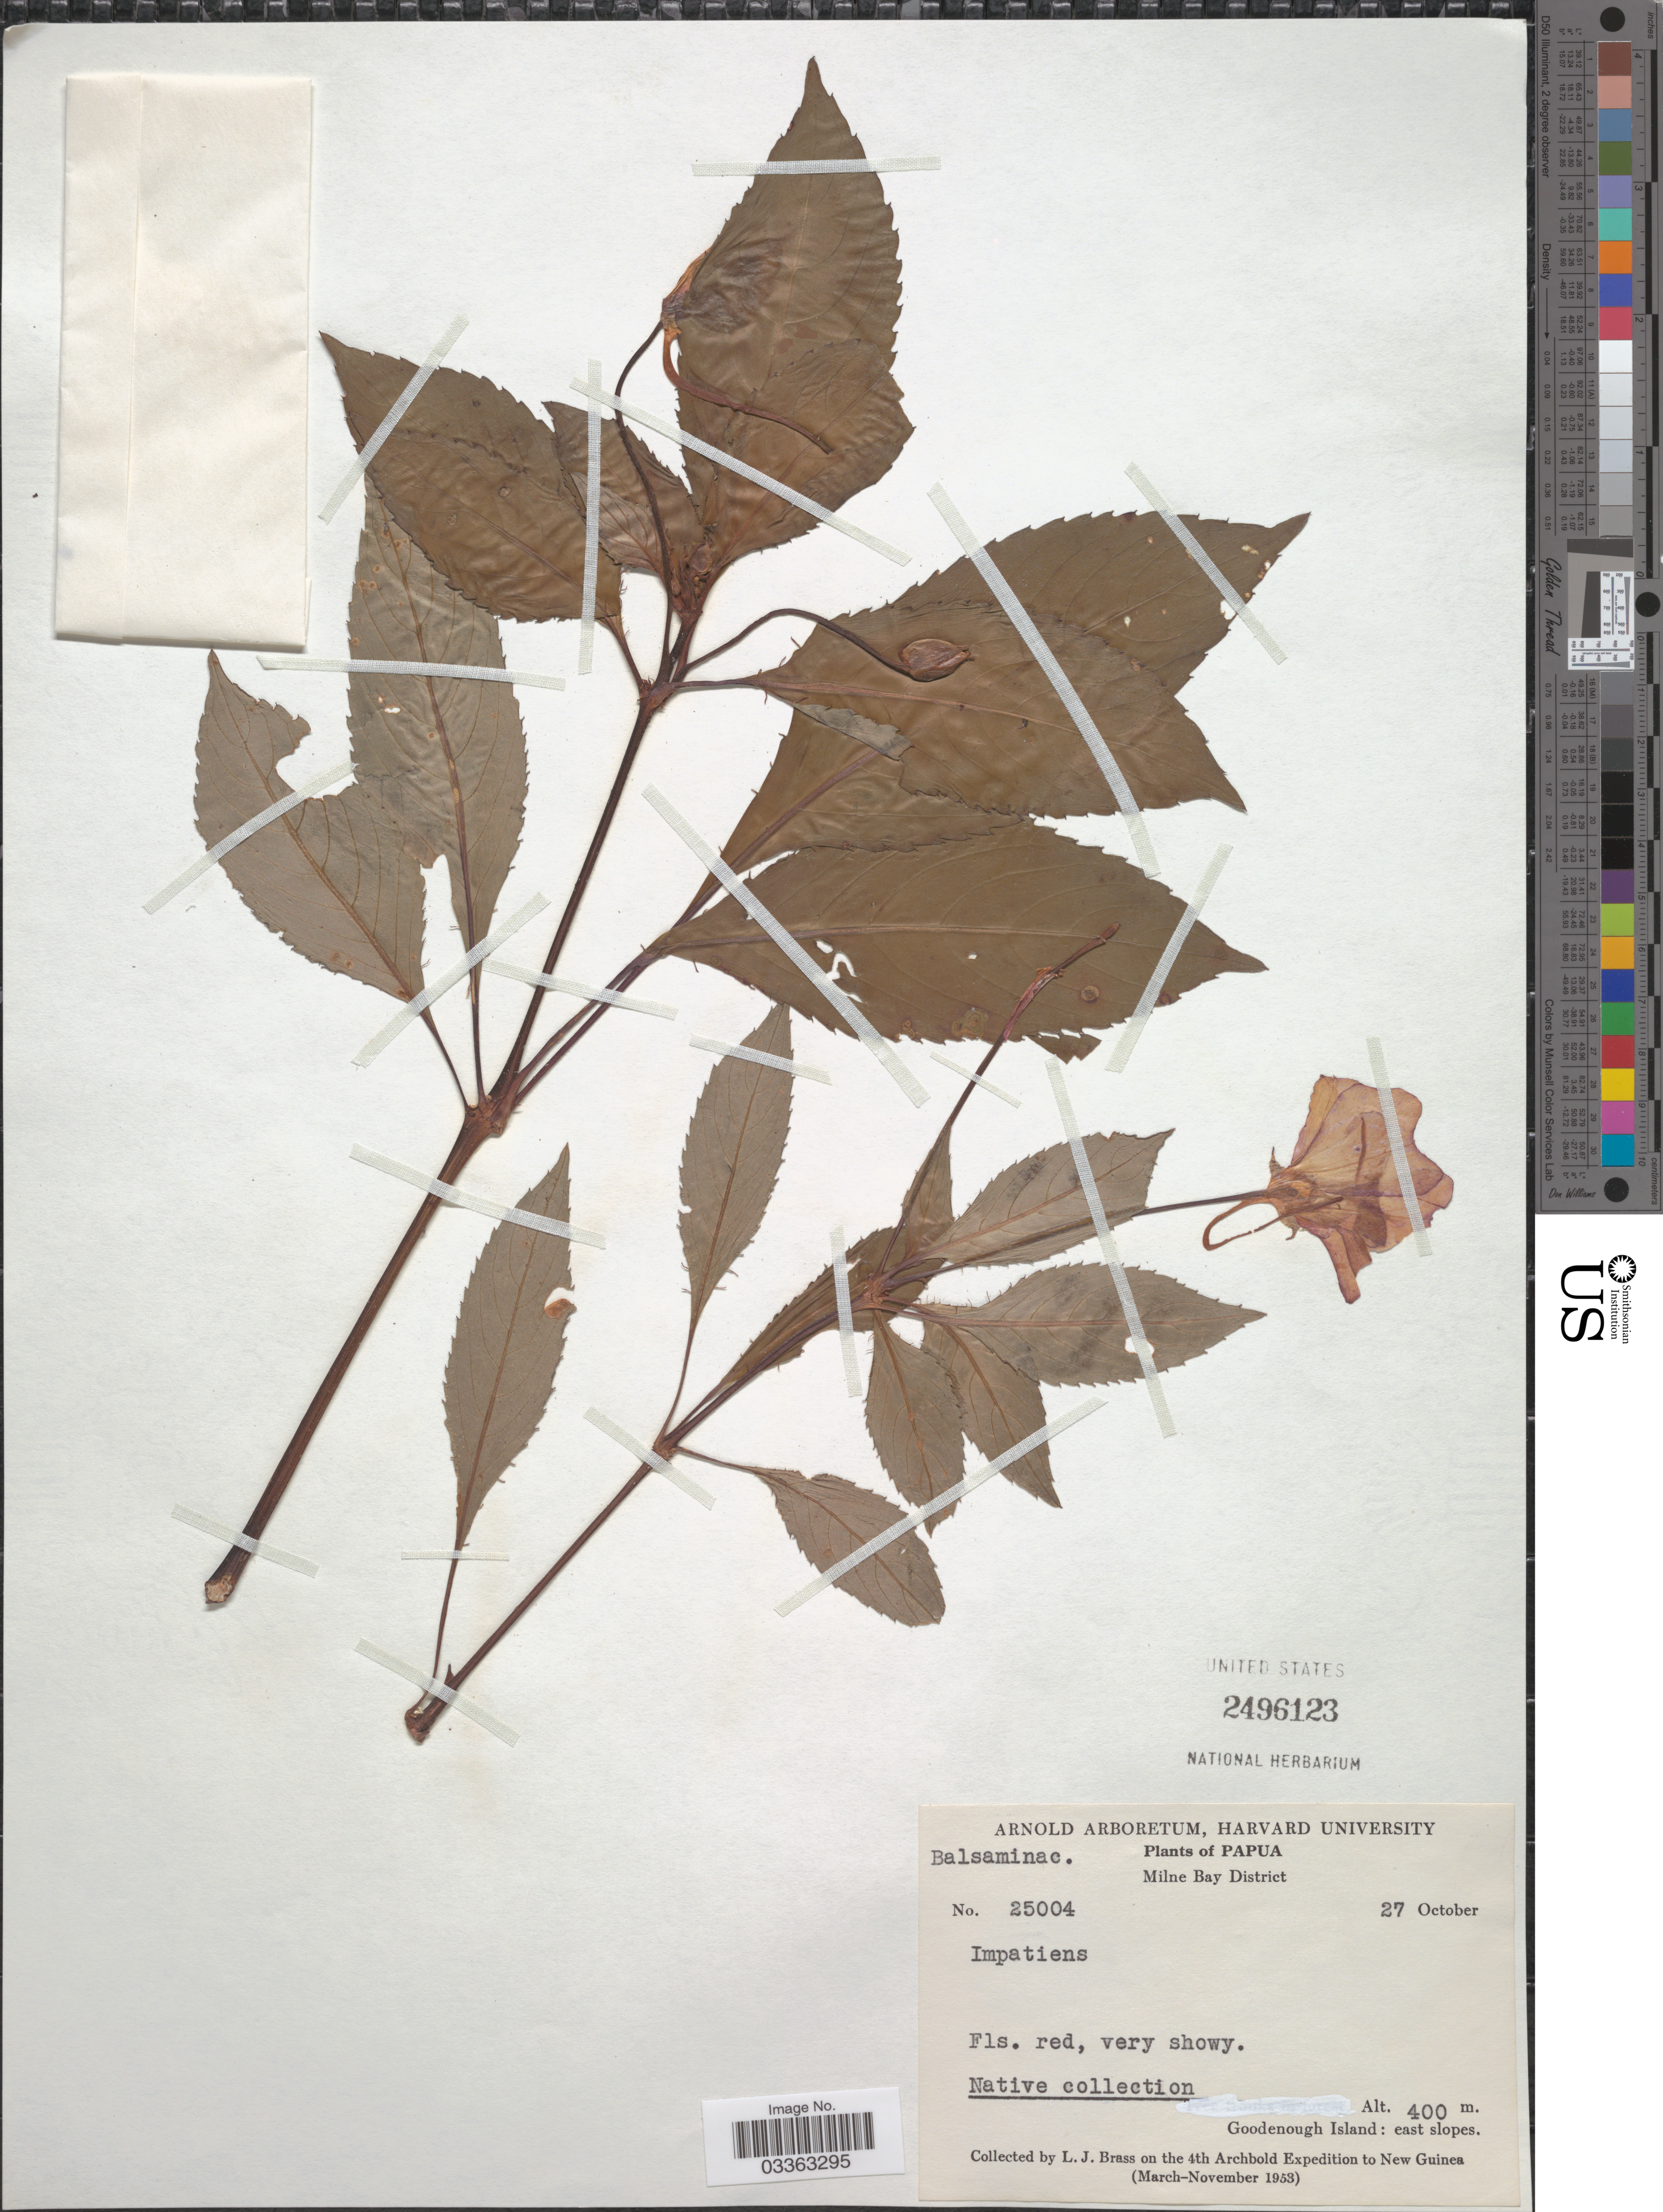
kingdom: Plantae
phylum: Tracheophyta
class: Magnoliopsida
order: Ericales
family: Balsaminaceae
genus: Impatiens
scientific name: Impatiens sp.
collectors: L. J. Brass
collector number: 25004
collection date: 1953-10-27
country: Papua New Guinea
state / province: Milne Bay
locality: Papua. Milne Bay District. Goodenough Island: east slopes.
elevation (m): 400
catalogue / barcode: US 2496123